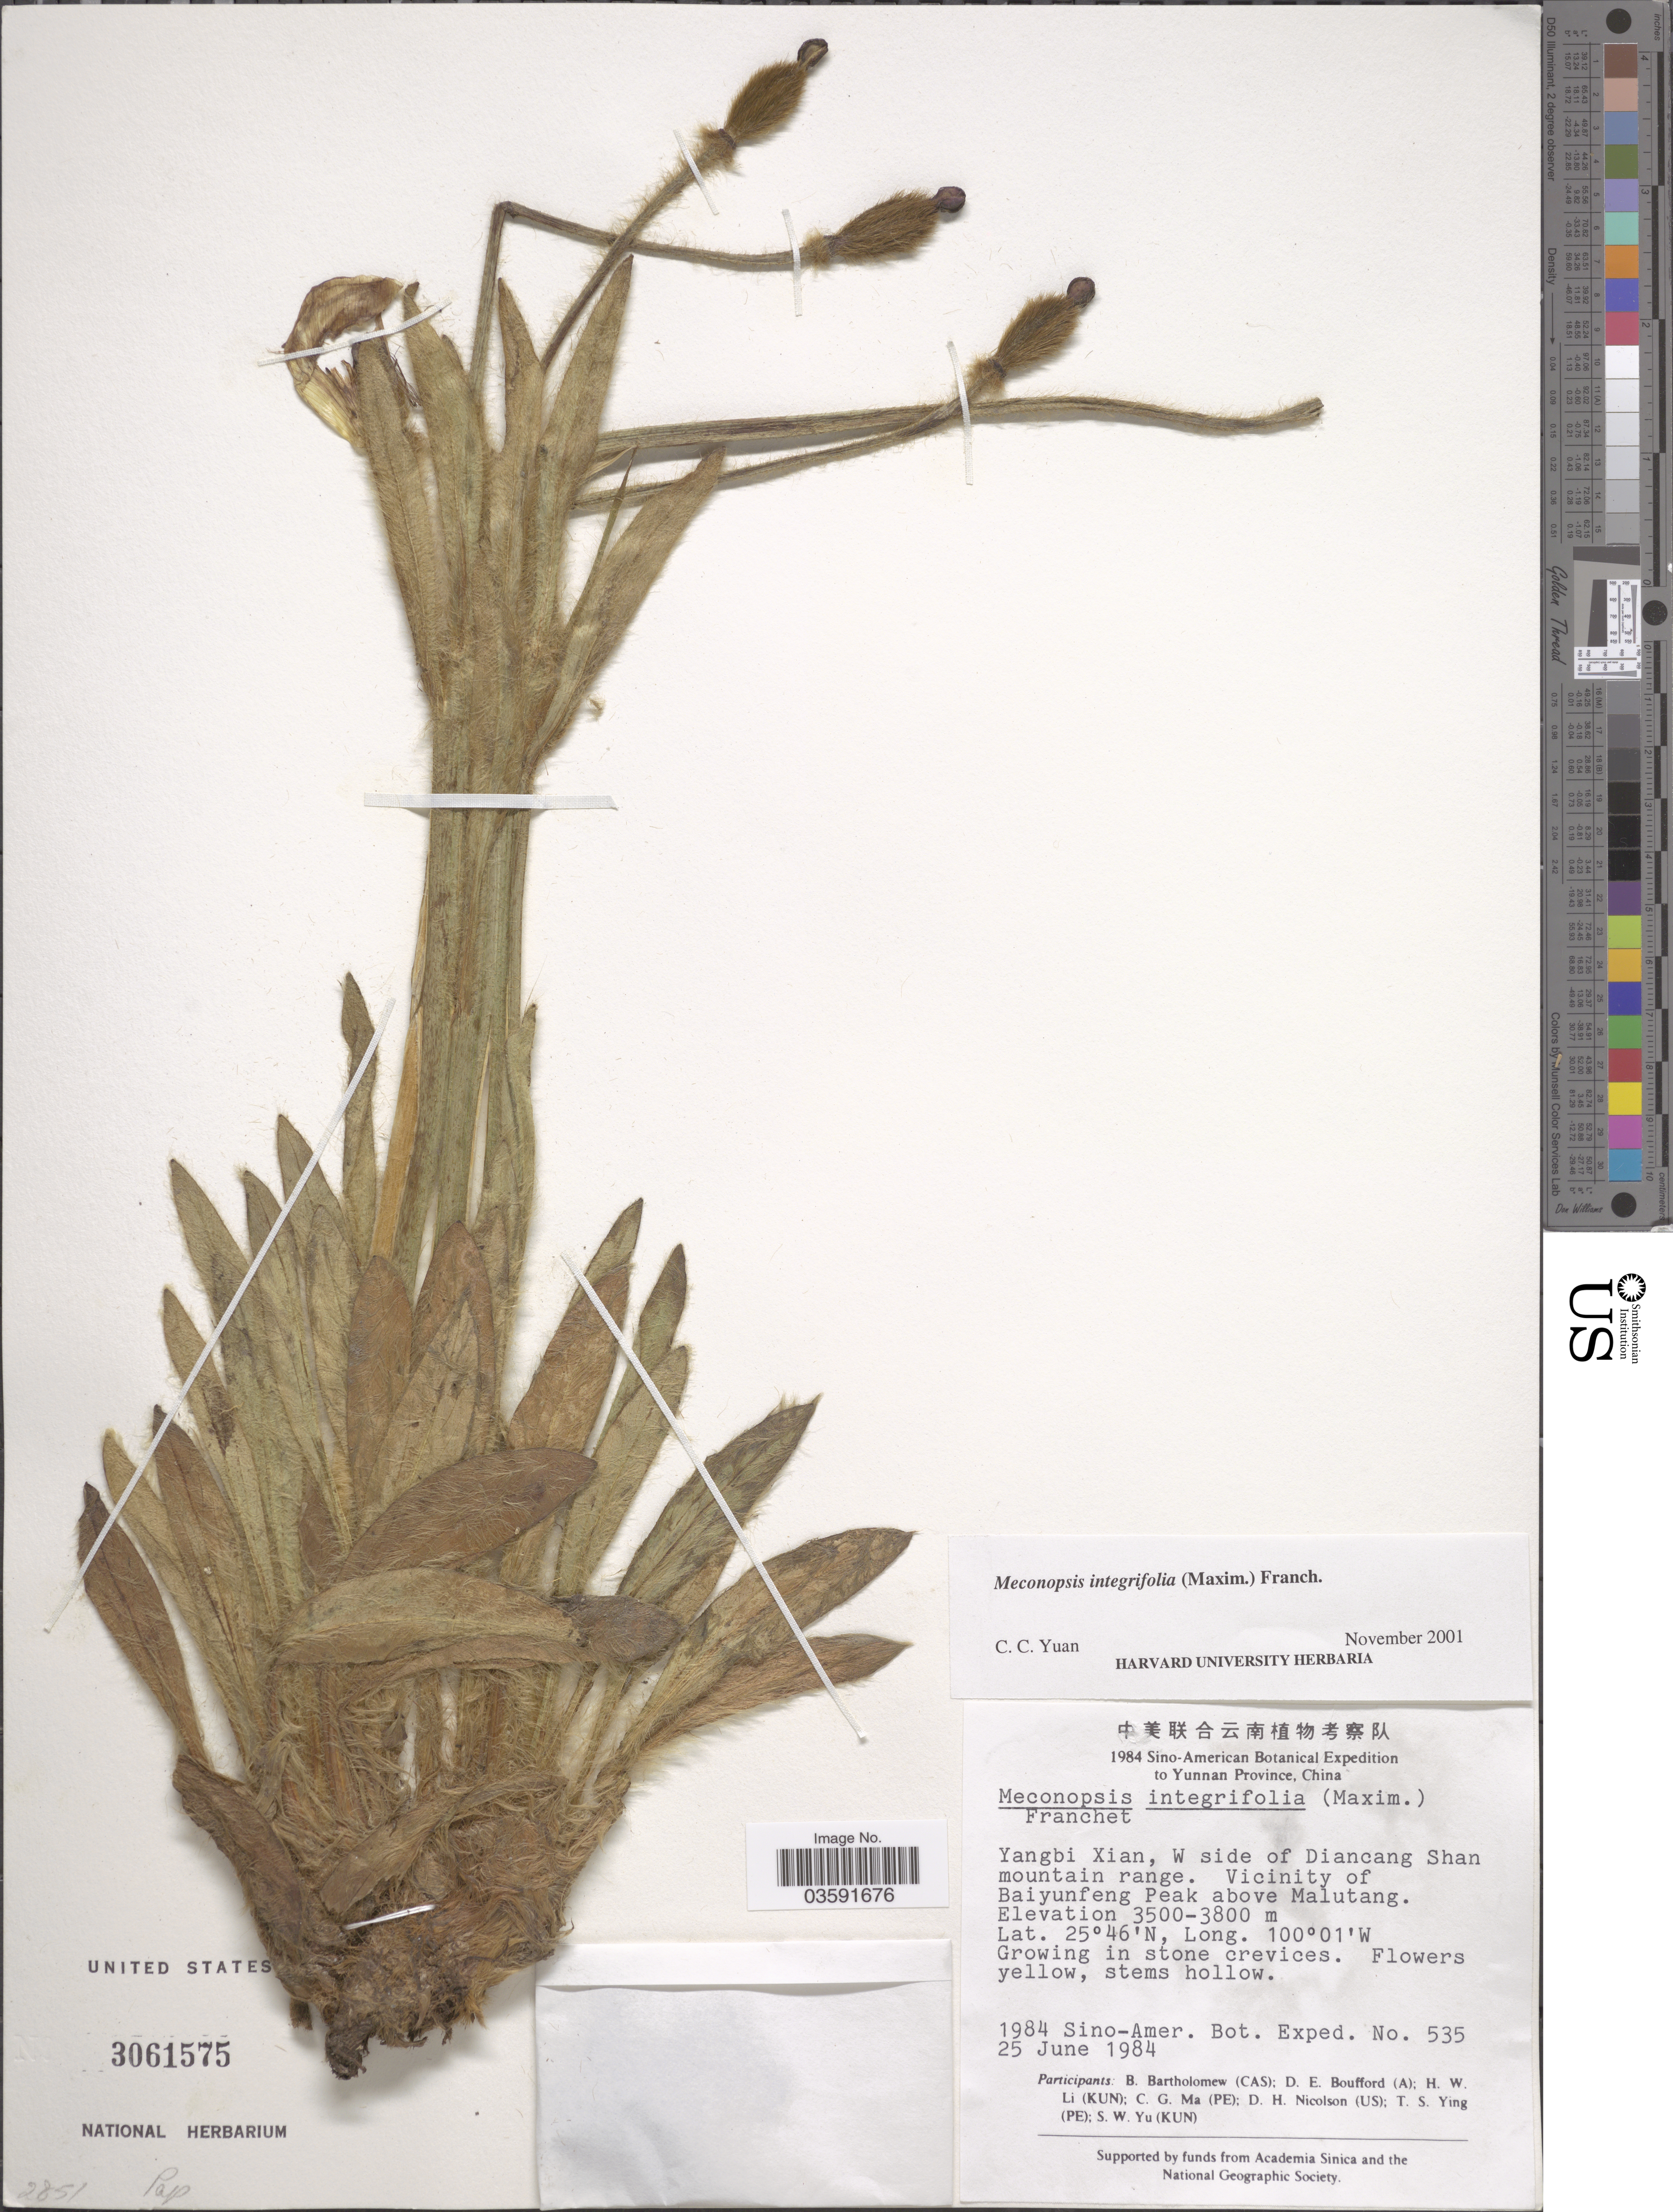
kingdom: Plantae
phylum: Tracheophyta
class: Magnoliopsida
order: Ranunculales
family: Papaveraceae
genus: Meconopsis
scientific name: Meconopsis integrifolia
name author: (Maxim.) Franch.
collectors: Sino-Amer. Bot. Exped. 1984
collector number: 535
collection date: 1984-06-25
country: China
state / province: Yunnan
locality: Yangbi Xian, W side of Diancang Shan mountain range. Vicinity of Baiyunfeng Peak above Malutang.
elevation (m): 3500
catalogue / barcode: US 3061575